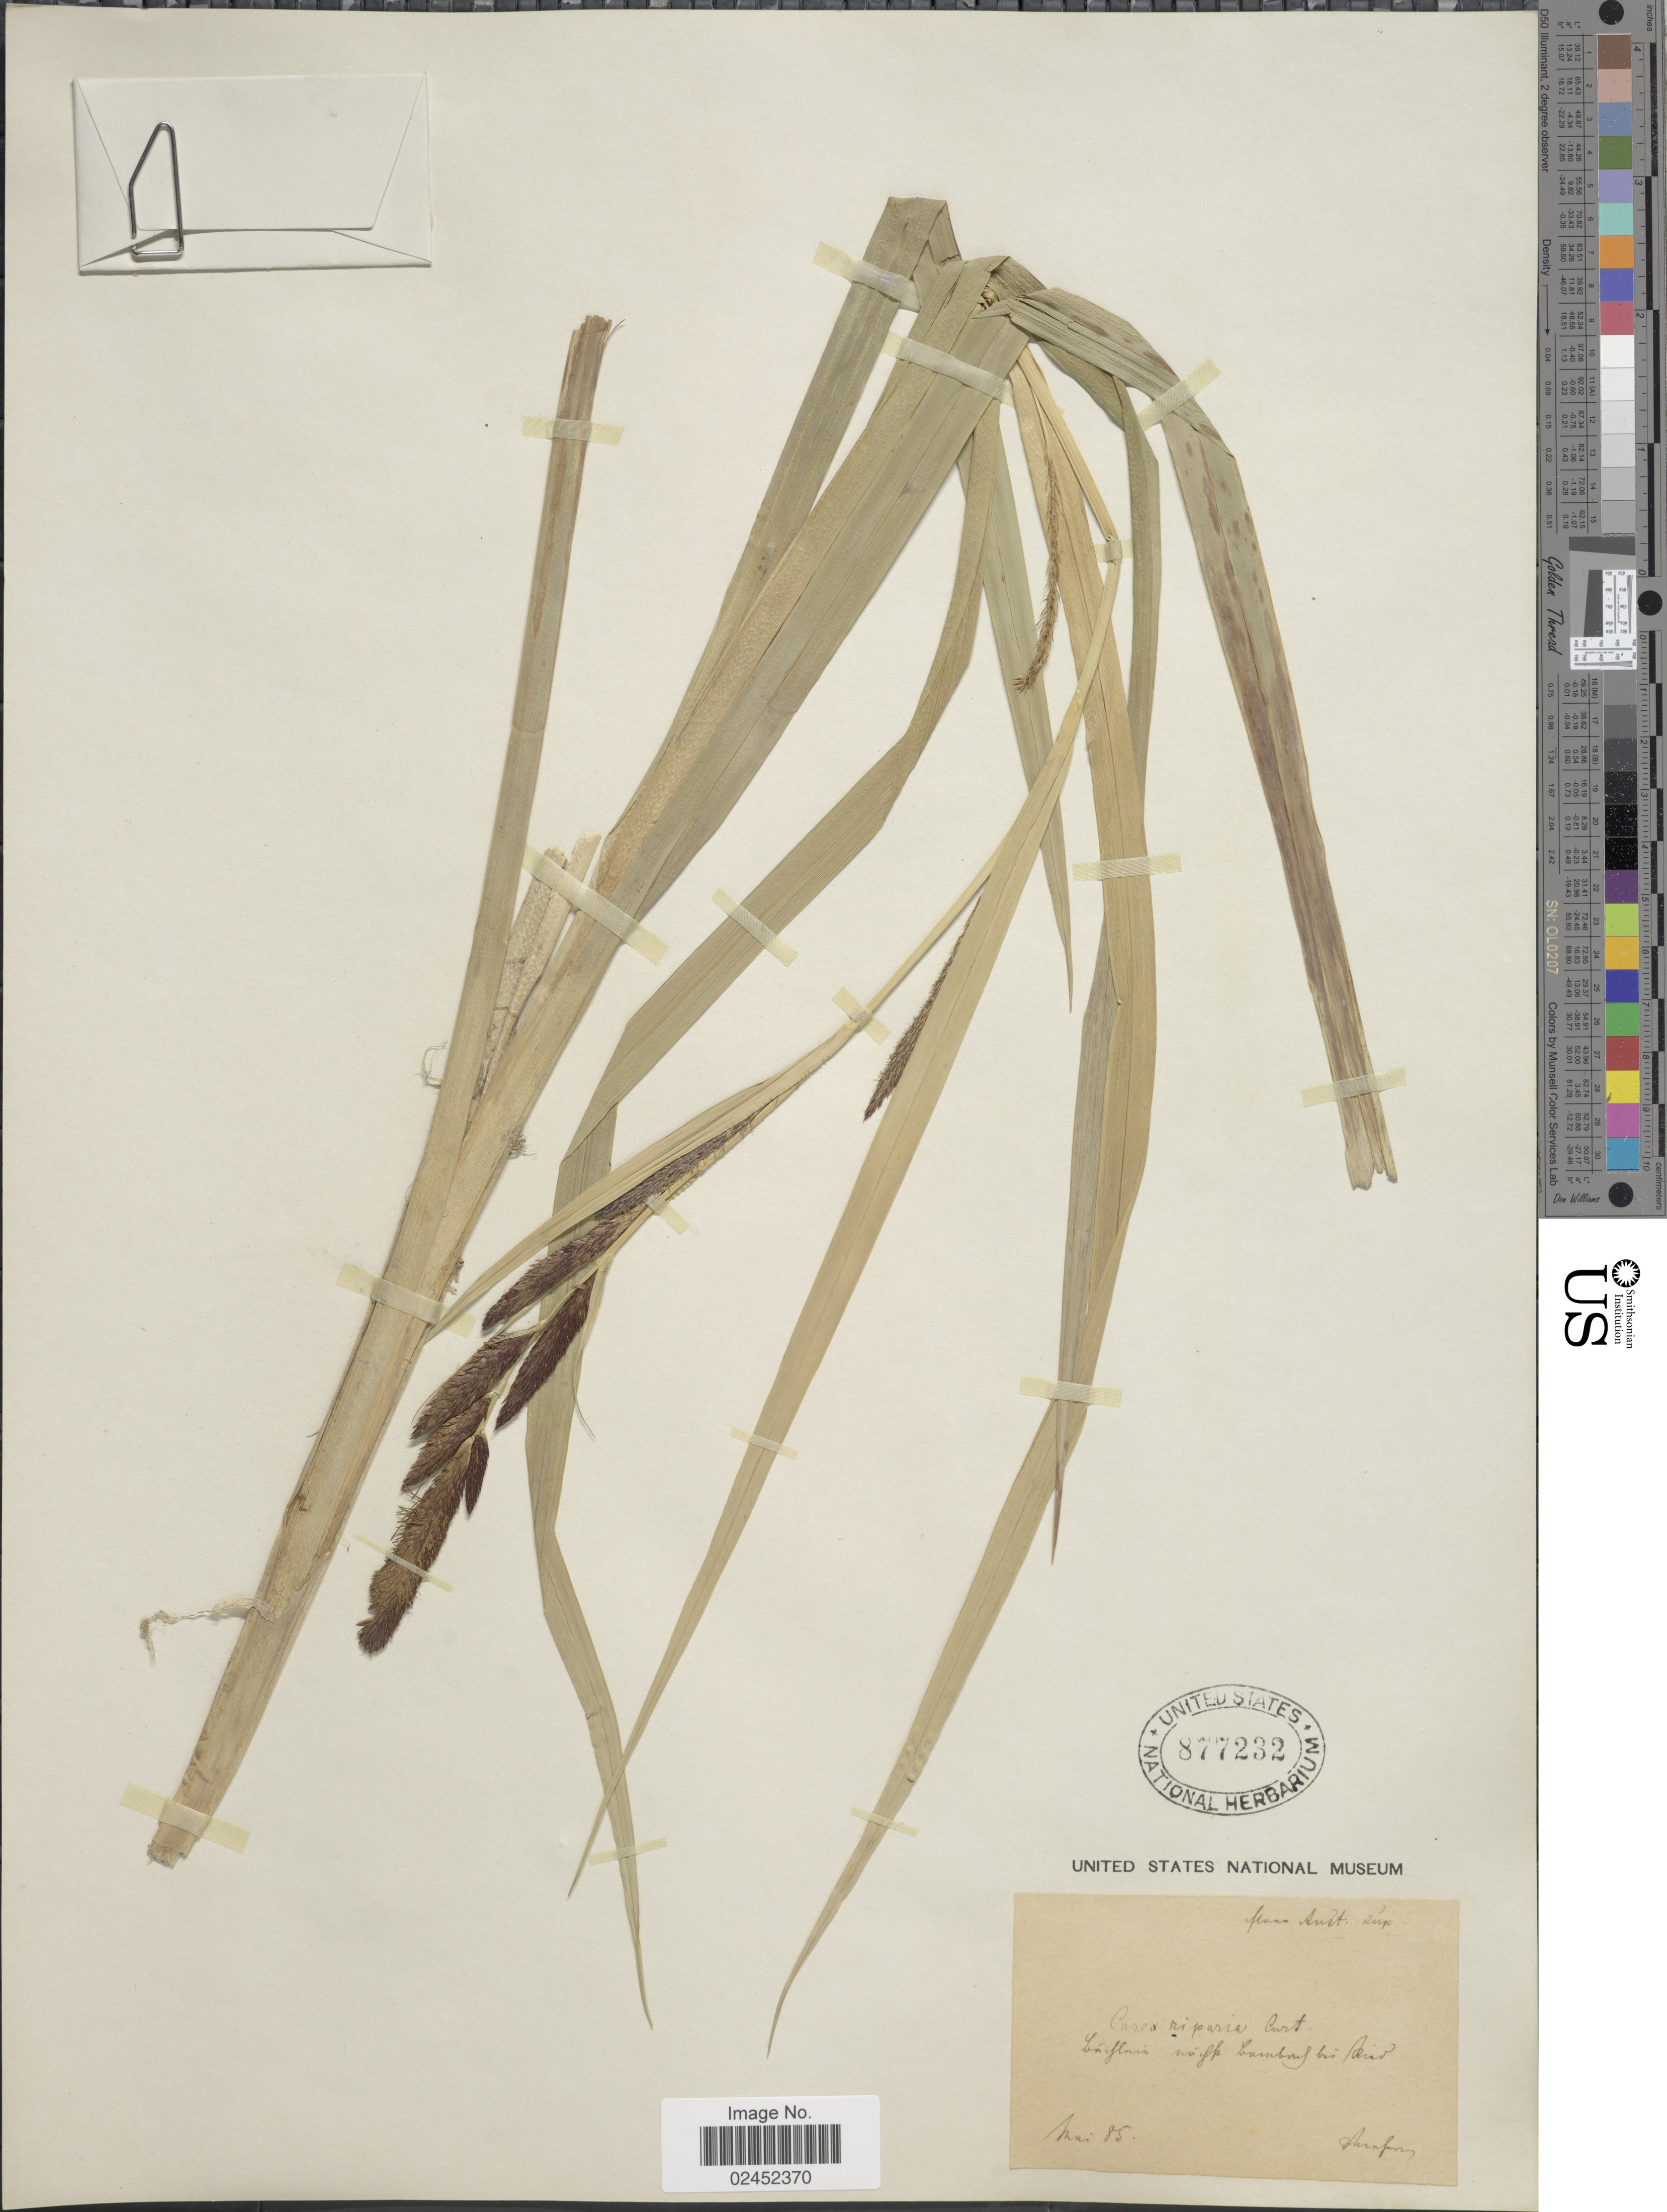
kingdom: Plantae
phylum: Tracheophyta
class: Liliopsida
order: Poales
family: Cyperaceae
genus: Carex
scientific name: Carex riparia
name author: Curtis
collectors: F. Vierhapper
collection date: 1885-05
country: Austria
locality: Flora Aust. sup. Bächlein nächst Baumbach bei Ried.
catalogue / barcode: US 877232